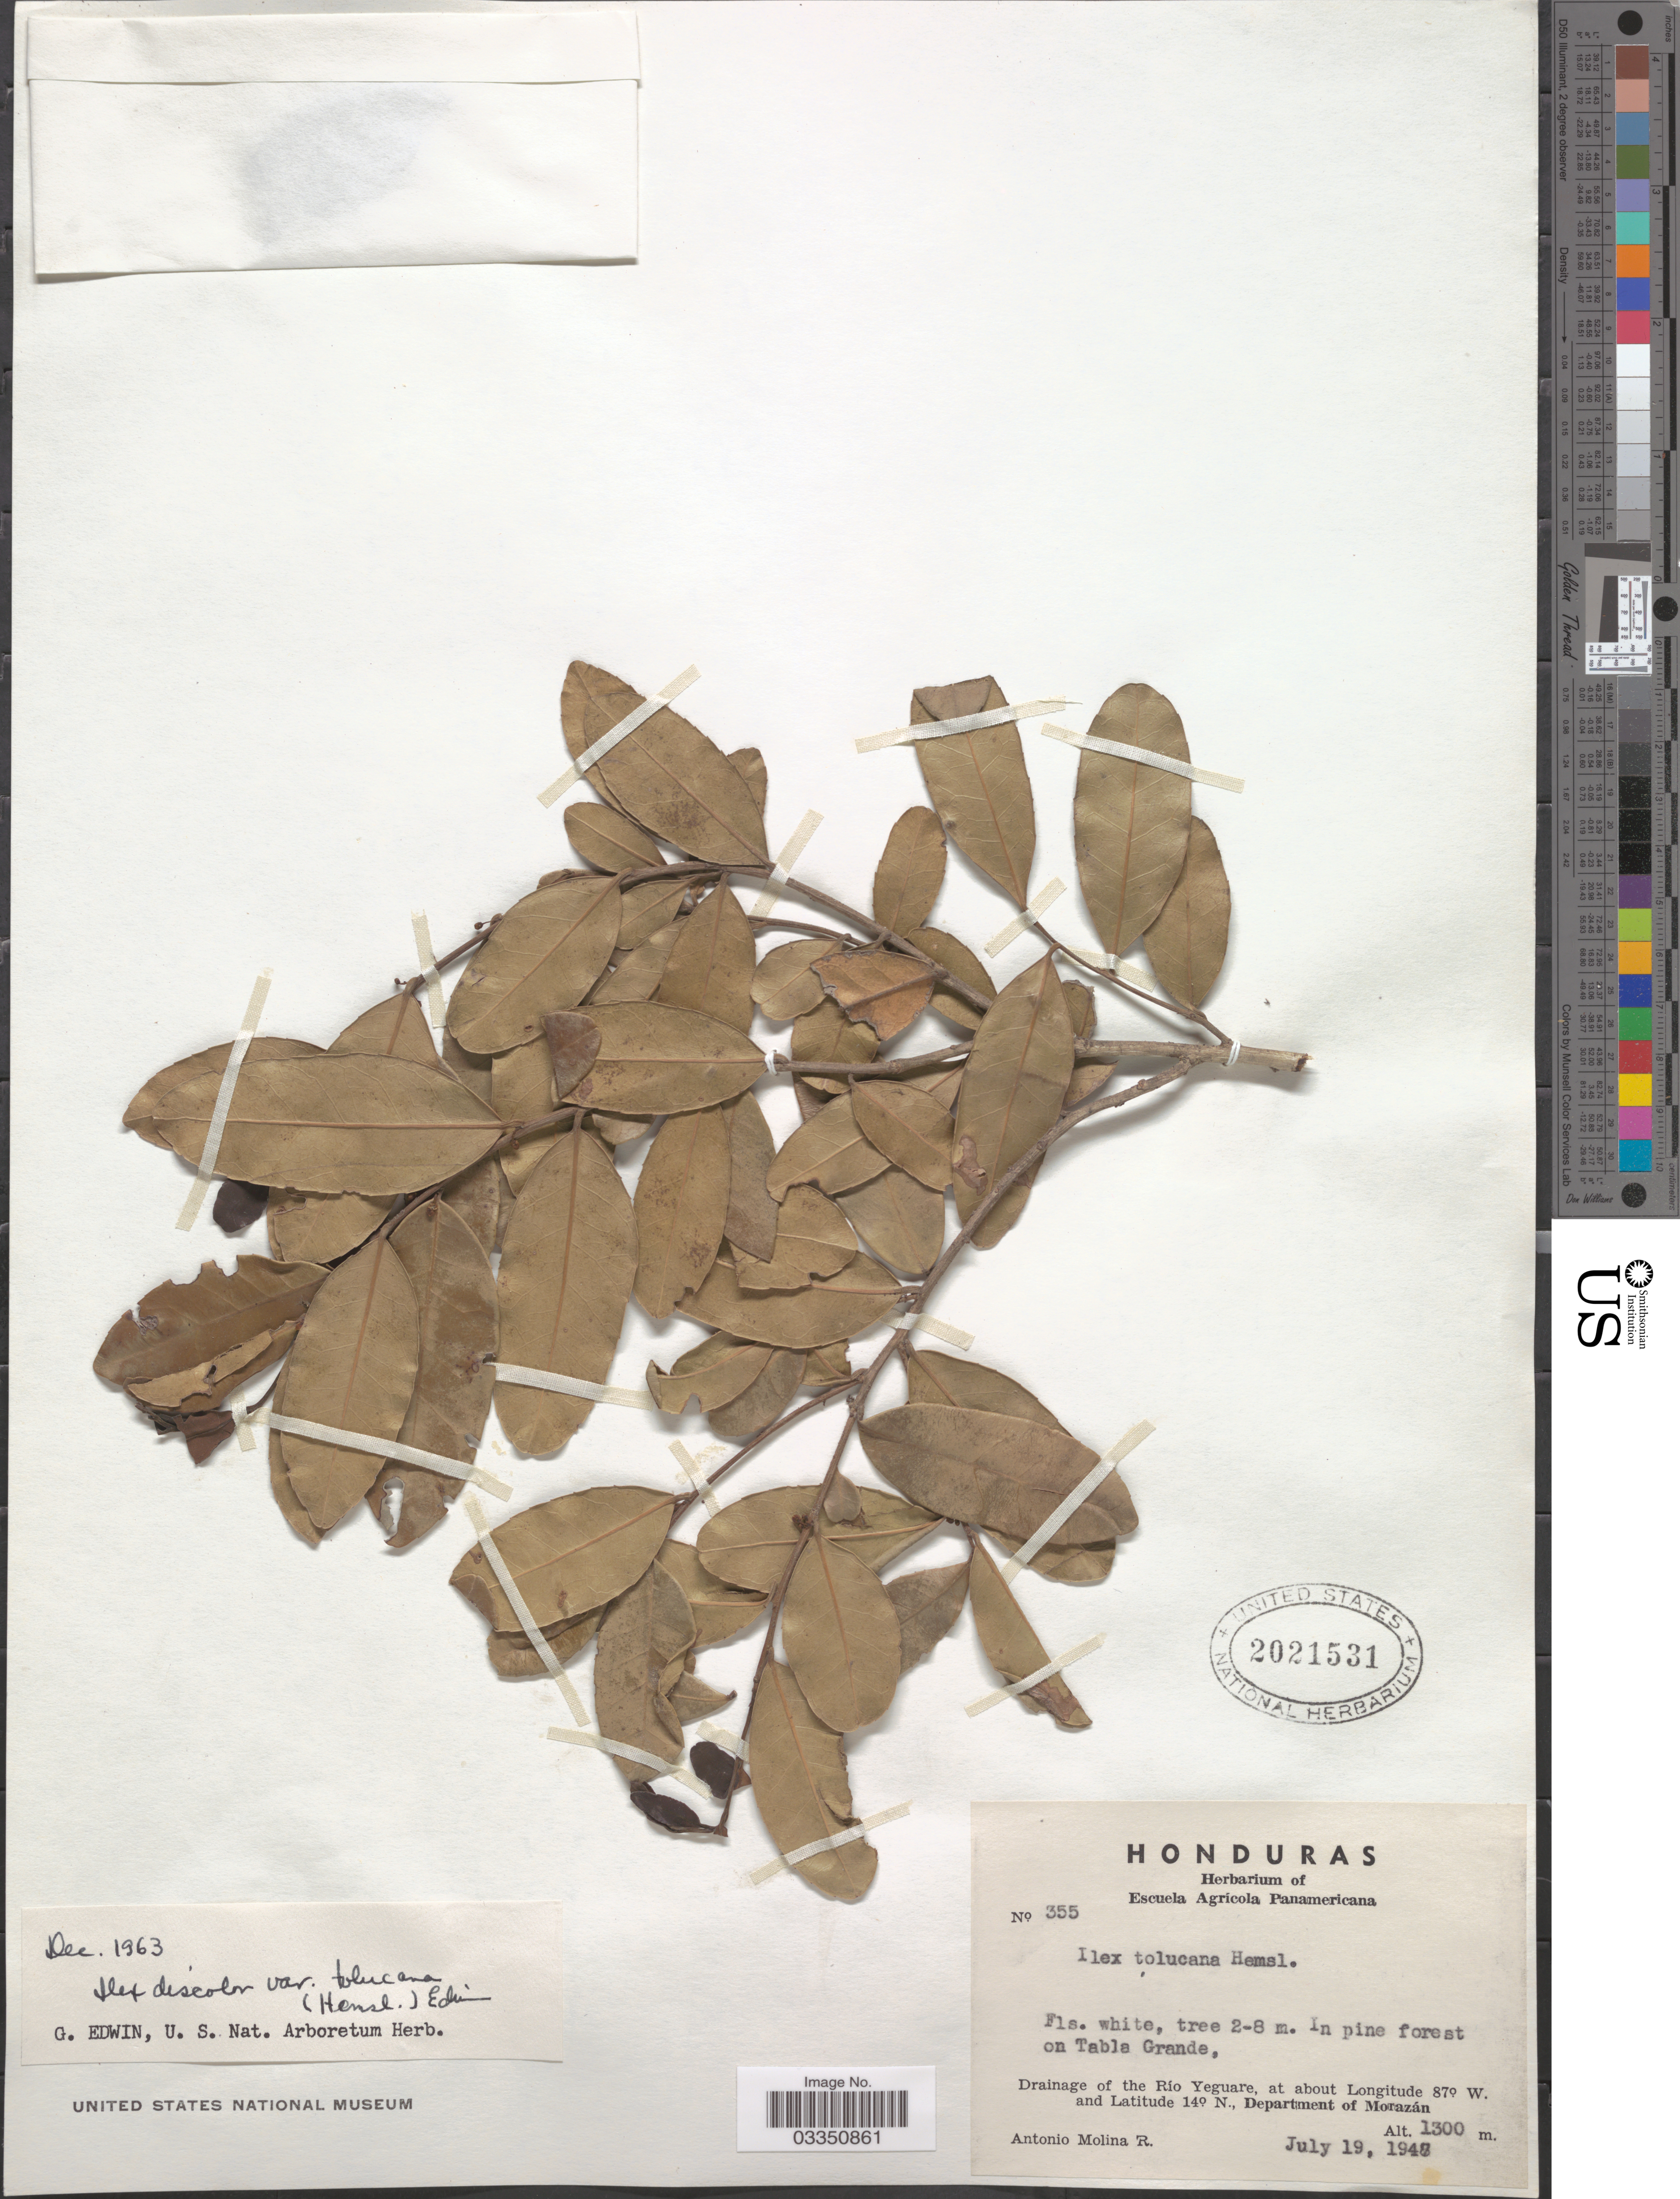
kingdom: Plantae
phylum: Tracheophyta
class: Magnoliopsida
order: Aquifoliales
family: Aquifoliaceae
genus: Ilex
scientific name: Ilex discolor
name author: Hemsl.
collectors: A. Molina R.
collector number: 355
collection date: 1947-07-19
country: Honduras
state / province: Fco. Morazán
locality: In pine forest on Tabla Grande, Drainage of the Río Yeguare, Department of Morazán.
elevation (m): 1300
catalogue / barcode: US 2021531